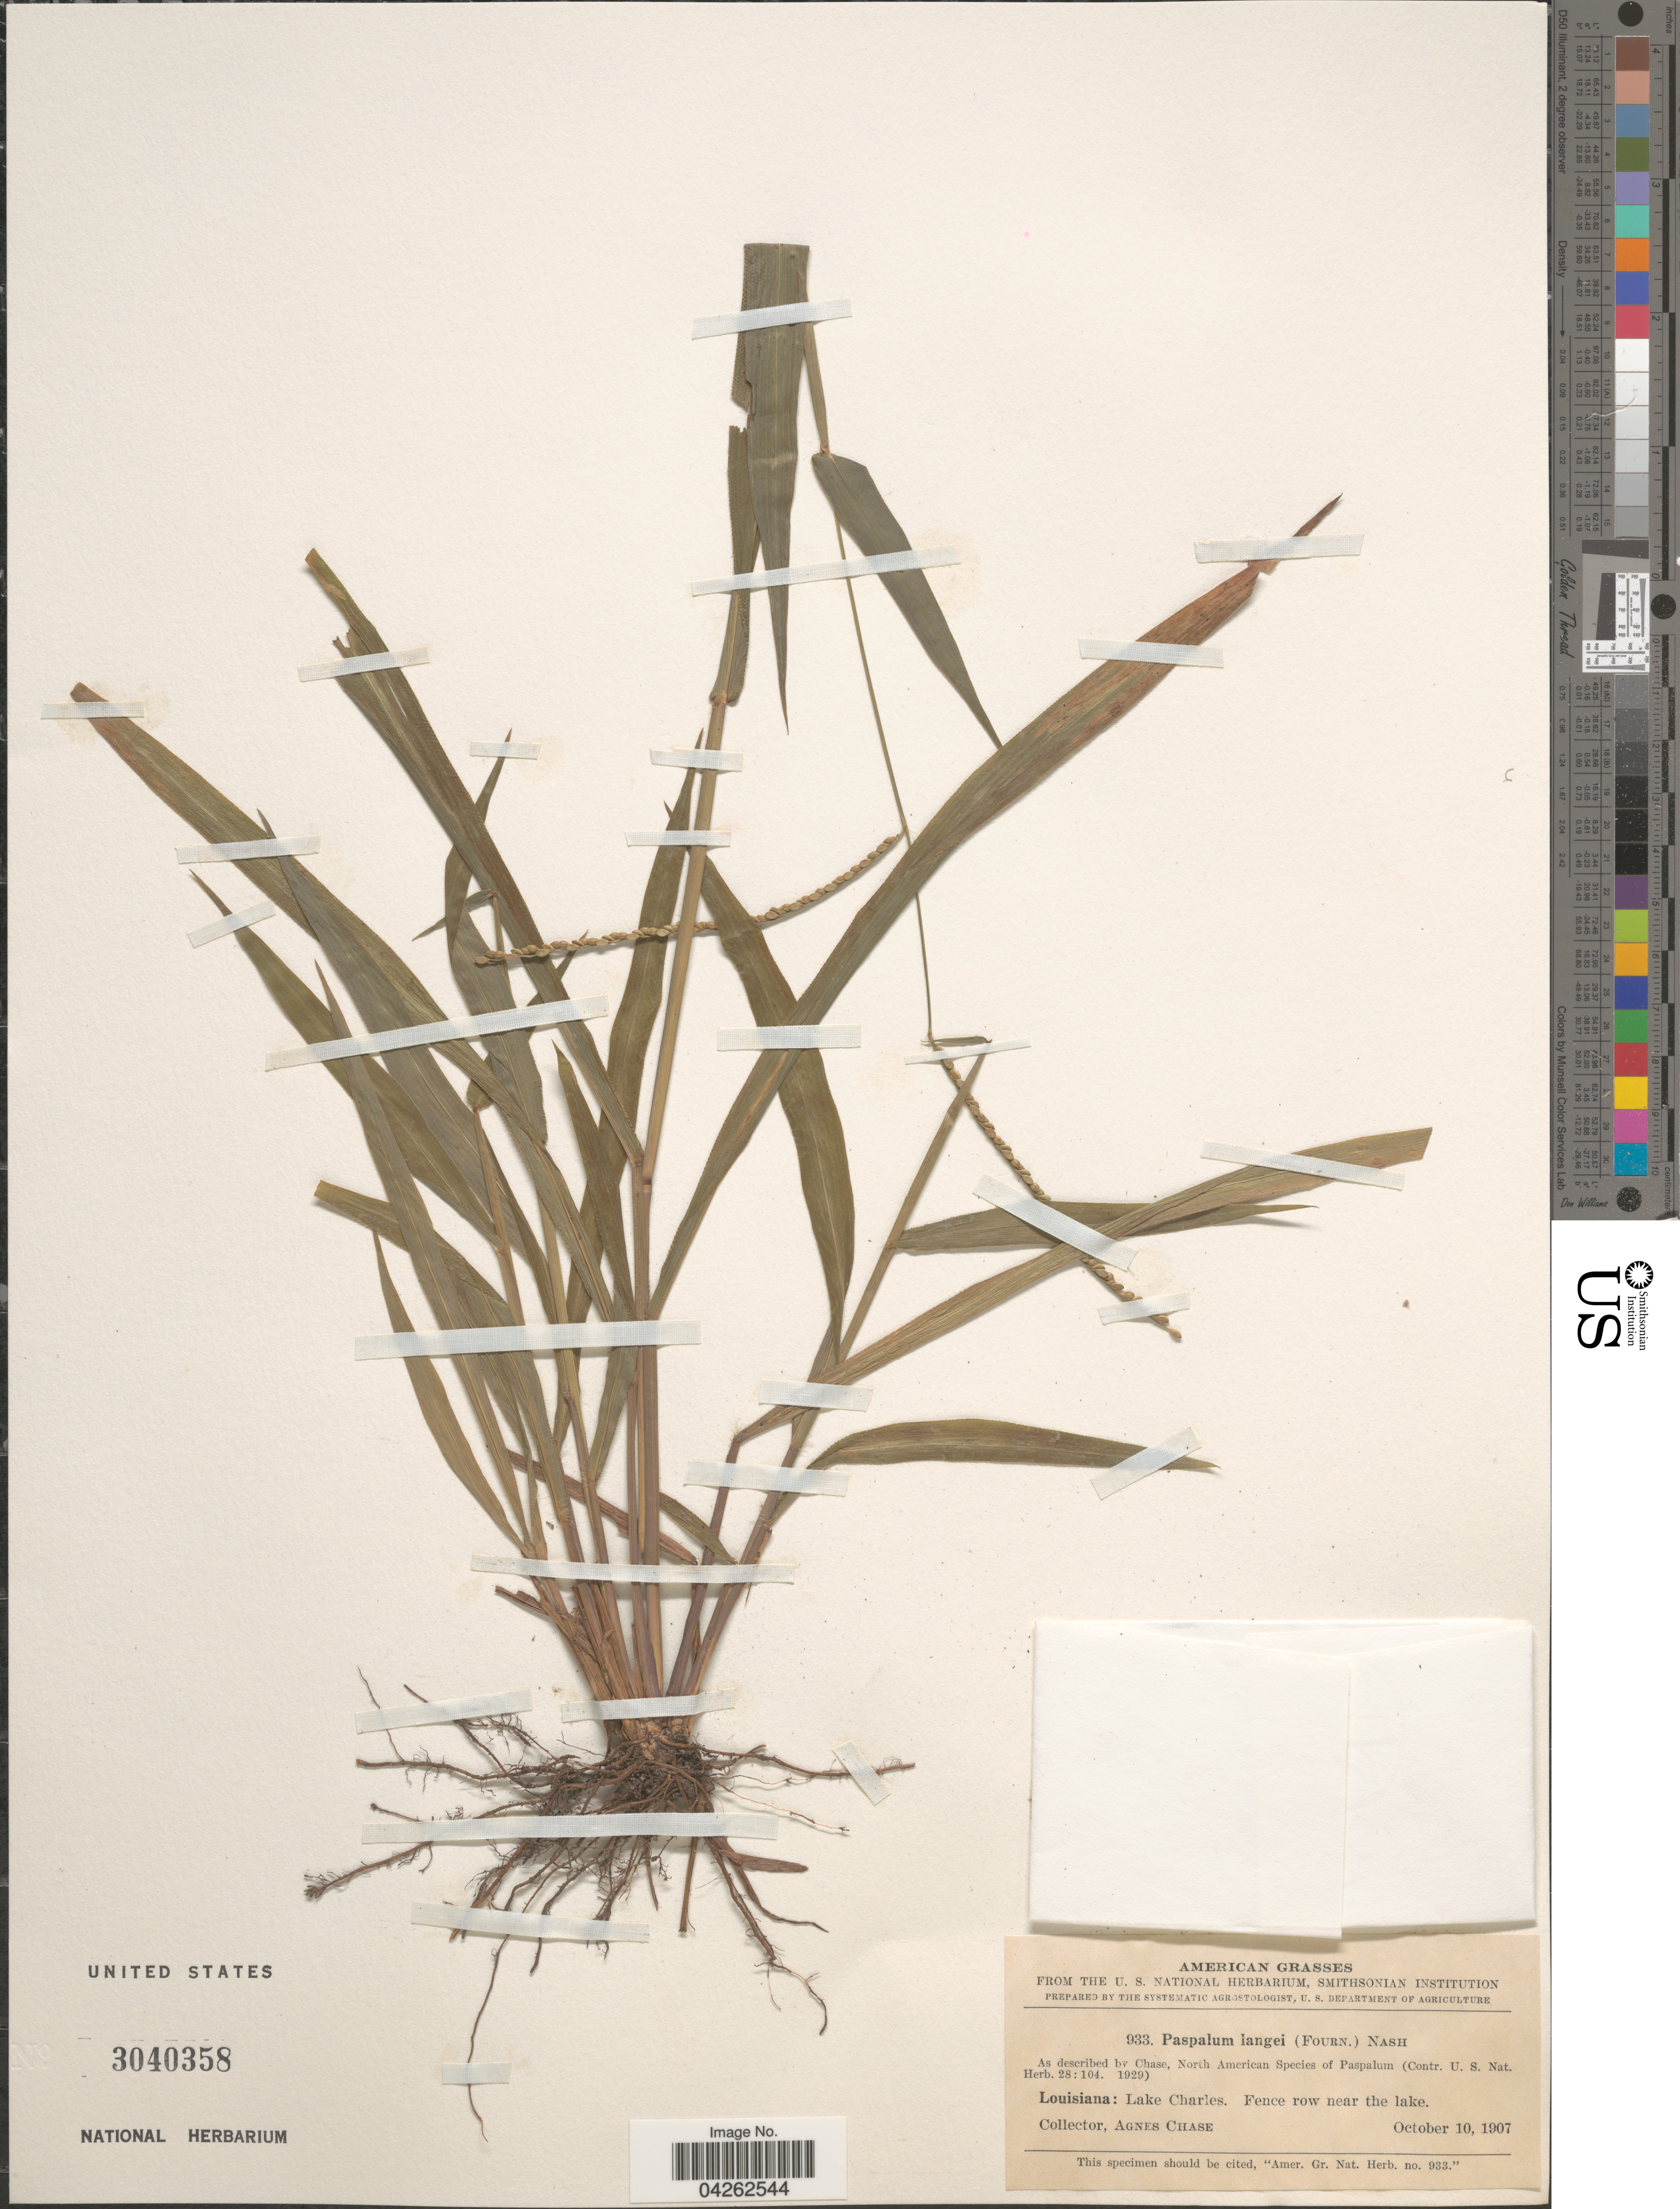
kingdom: Plantae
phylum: Tracheophyta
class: Liliopsida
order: Poales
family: Poaceae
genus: Paspalum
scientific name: Paspalum langei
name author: (E. Fourn.) Nash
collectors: A. Chase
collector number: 933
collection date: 1907-10-10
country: United States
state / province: Louisiana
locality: Lake Charles. Fence row near the lake.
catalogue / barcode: US 3040358